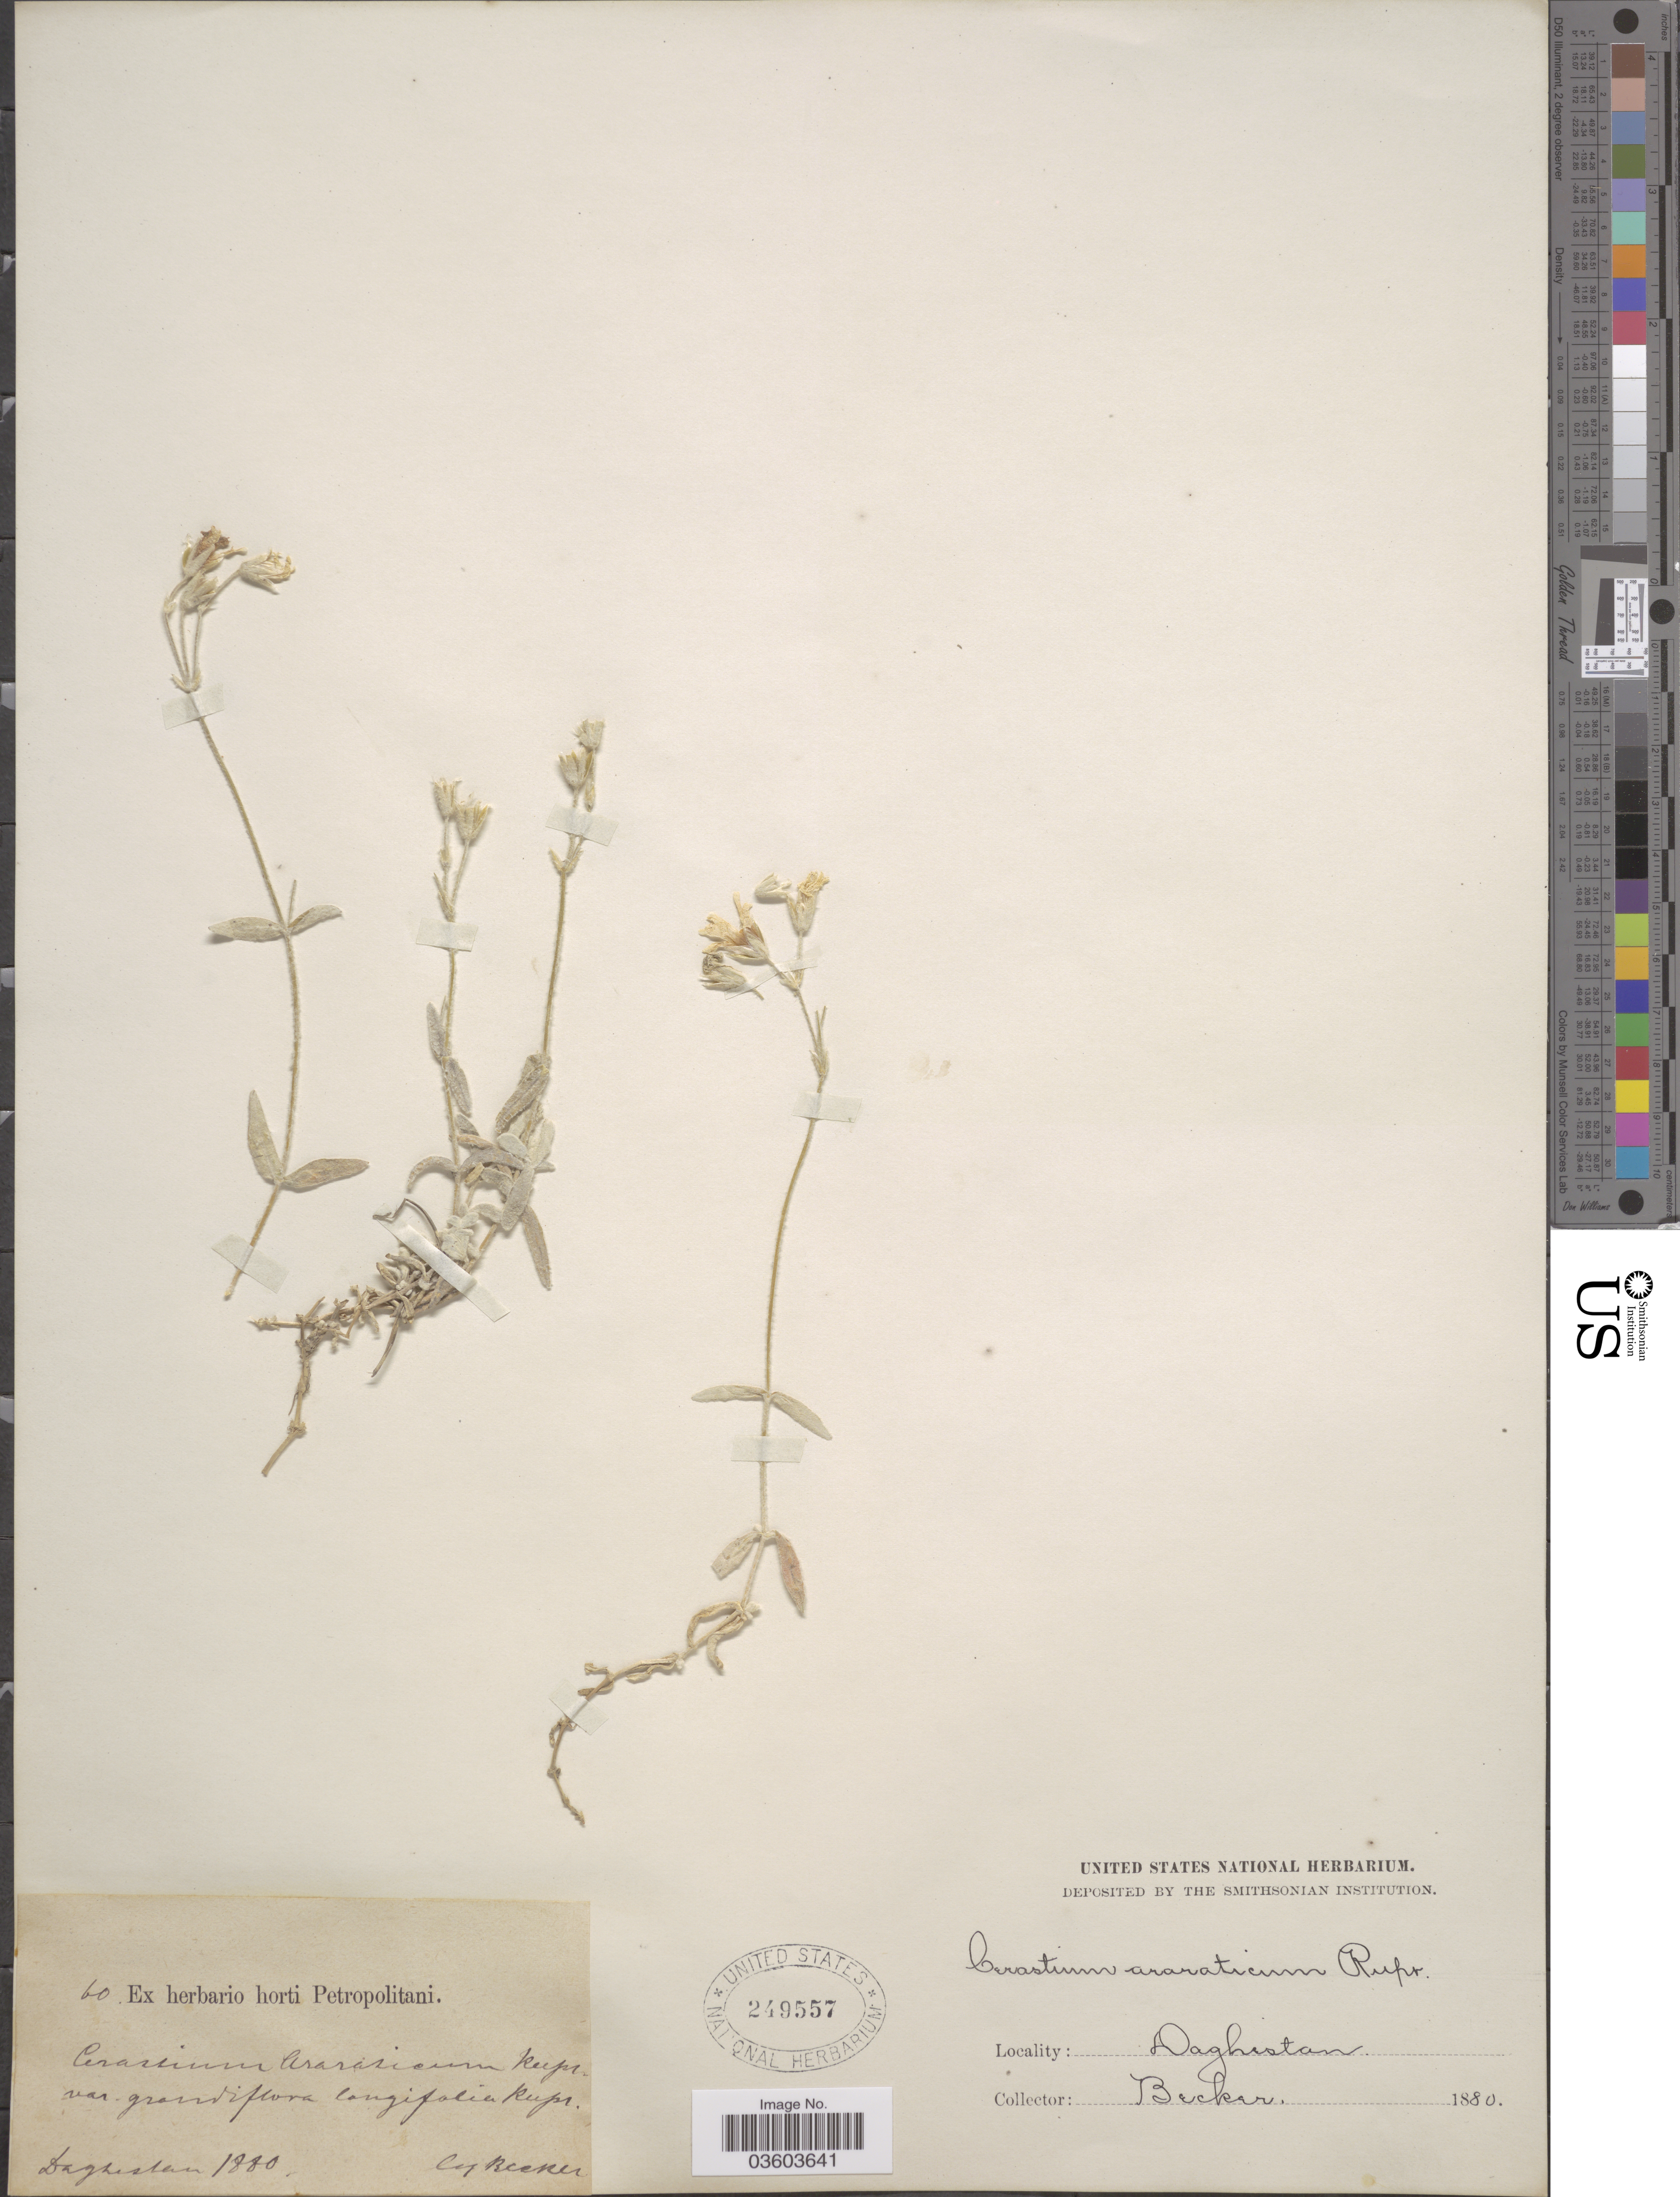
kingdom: Plantae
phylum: Tracheophyta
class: Magnoliopsida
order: Caryophyllales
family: Caryophyllaceae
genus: Cerastium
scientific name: Cerastium araraticum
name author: Rupr.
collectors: -. Becker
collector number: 60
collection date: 1880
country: Russian Federation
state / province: Dagestan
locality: Daghestan.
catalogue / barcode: US 249557